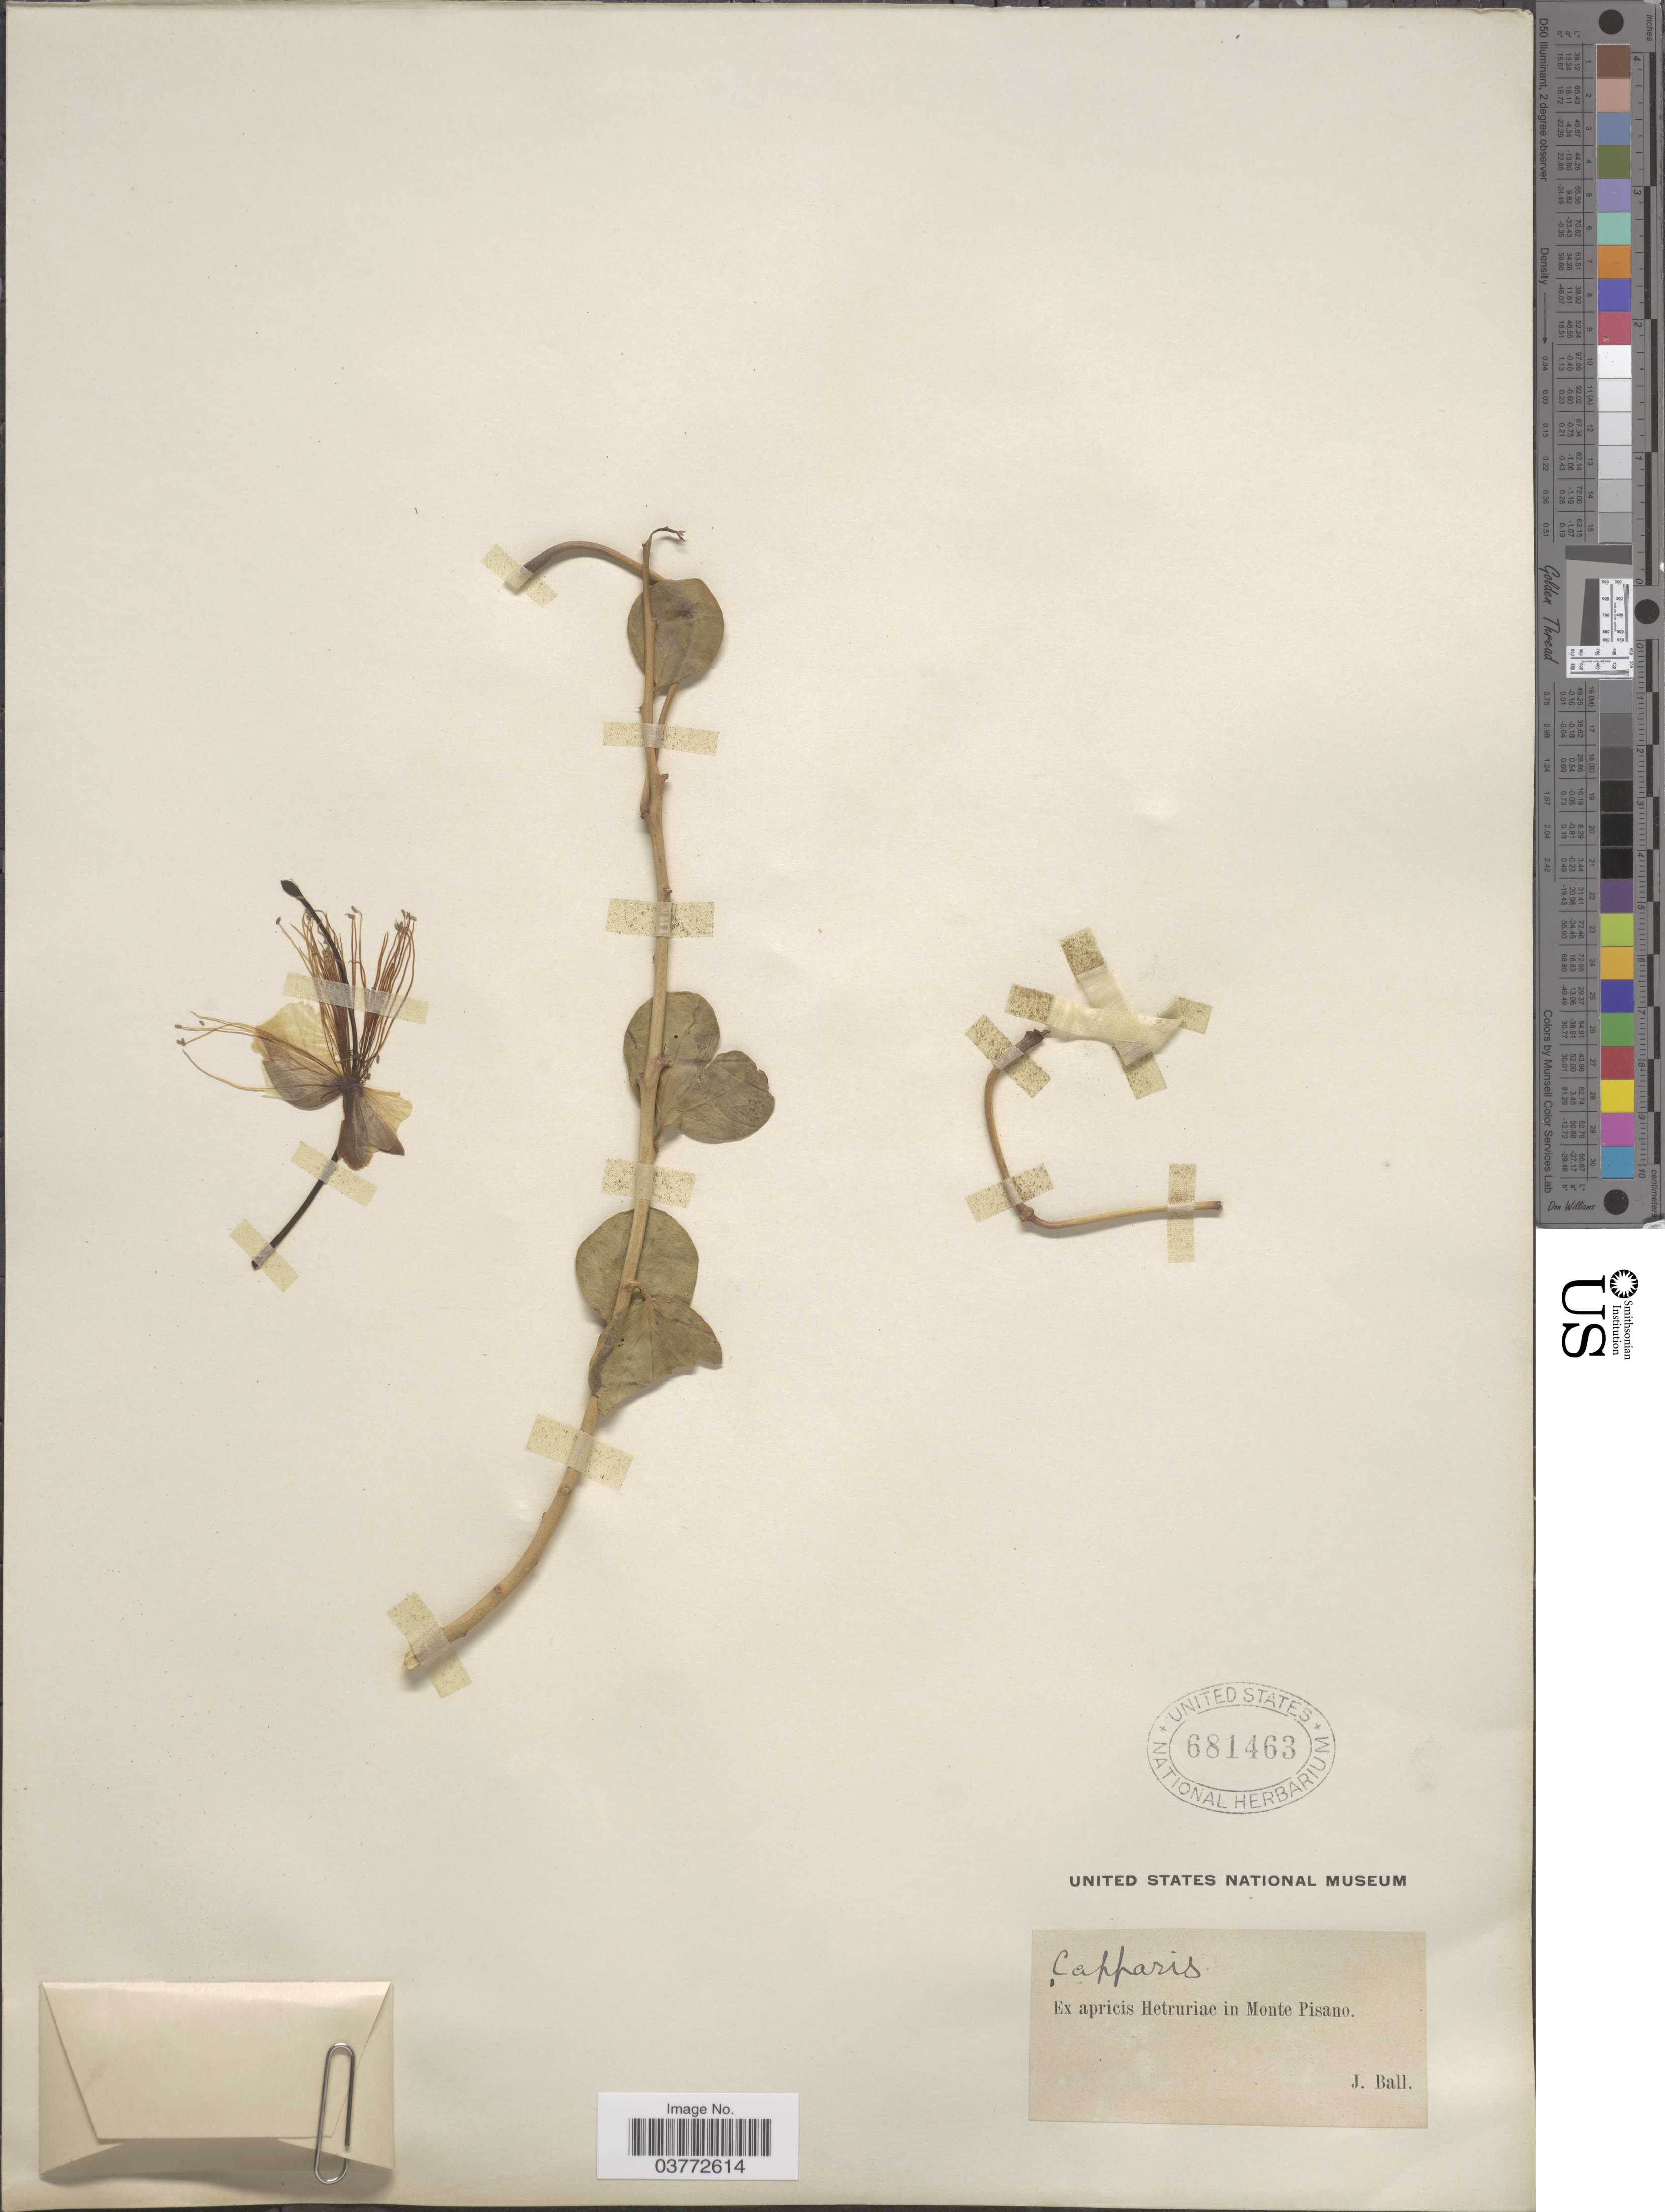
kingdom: Plantae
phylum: Tracheophyta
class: Magnoliopsida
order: Brassicales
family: Capparaceae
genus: Capparis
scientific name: Capparis sp.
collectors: J. Ball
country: Italy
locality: Ex apricis Hetruriae in Monte Pisano.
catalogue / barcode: US 681463